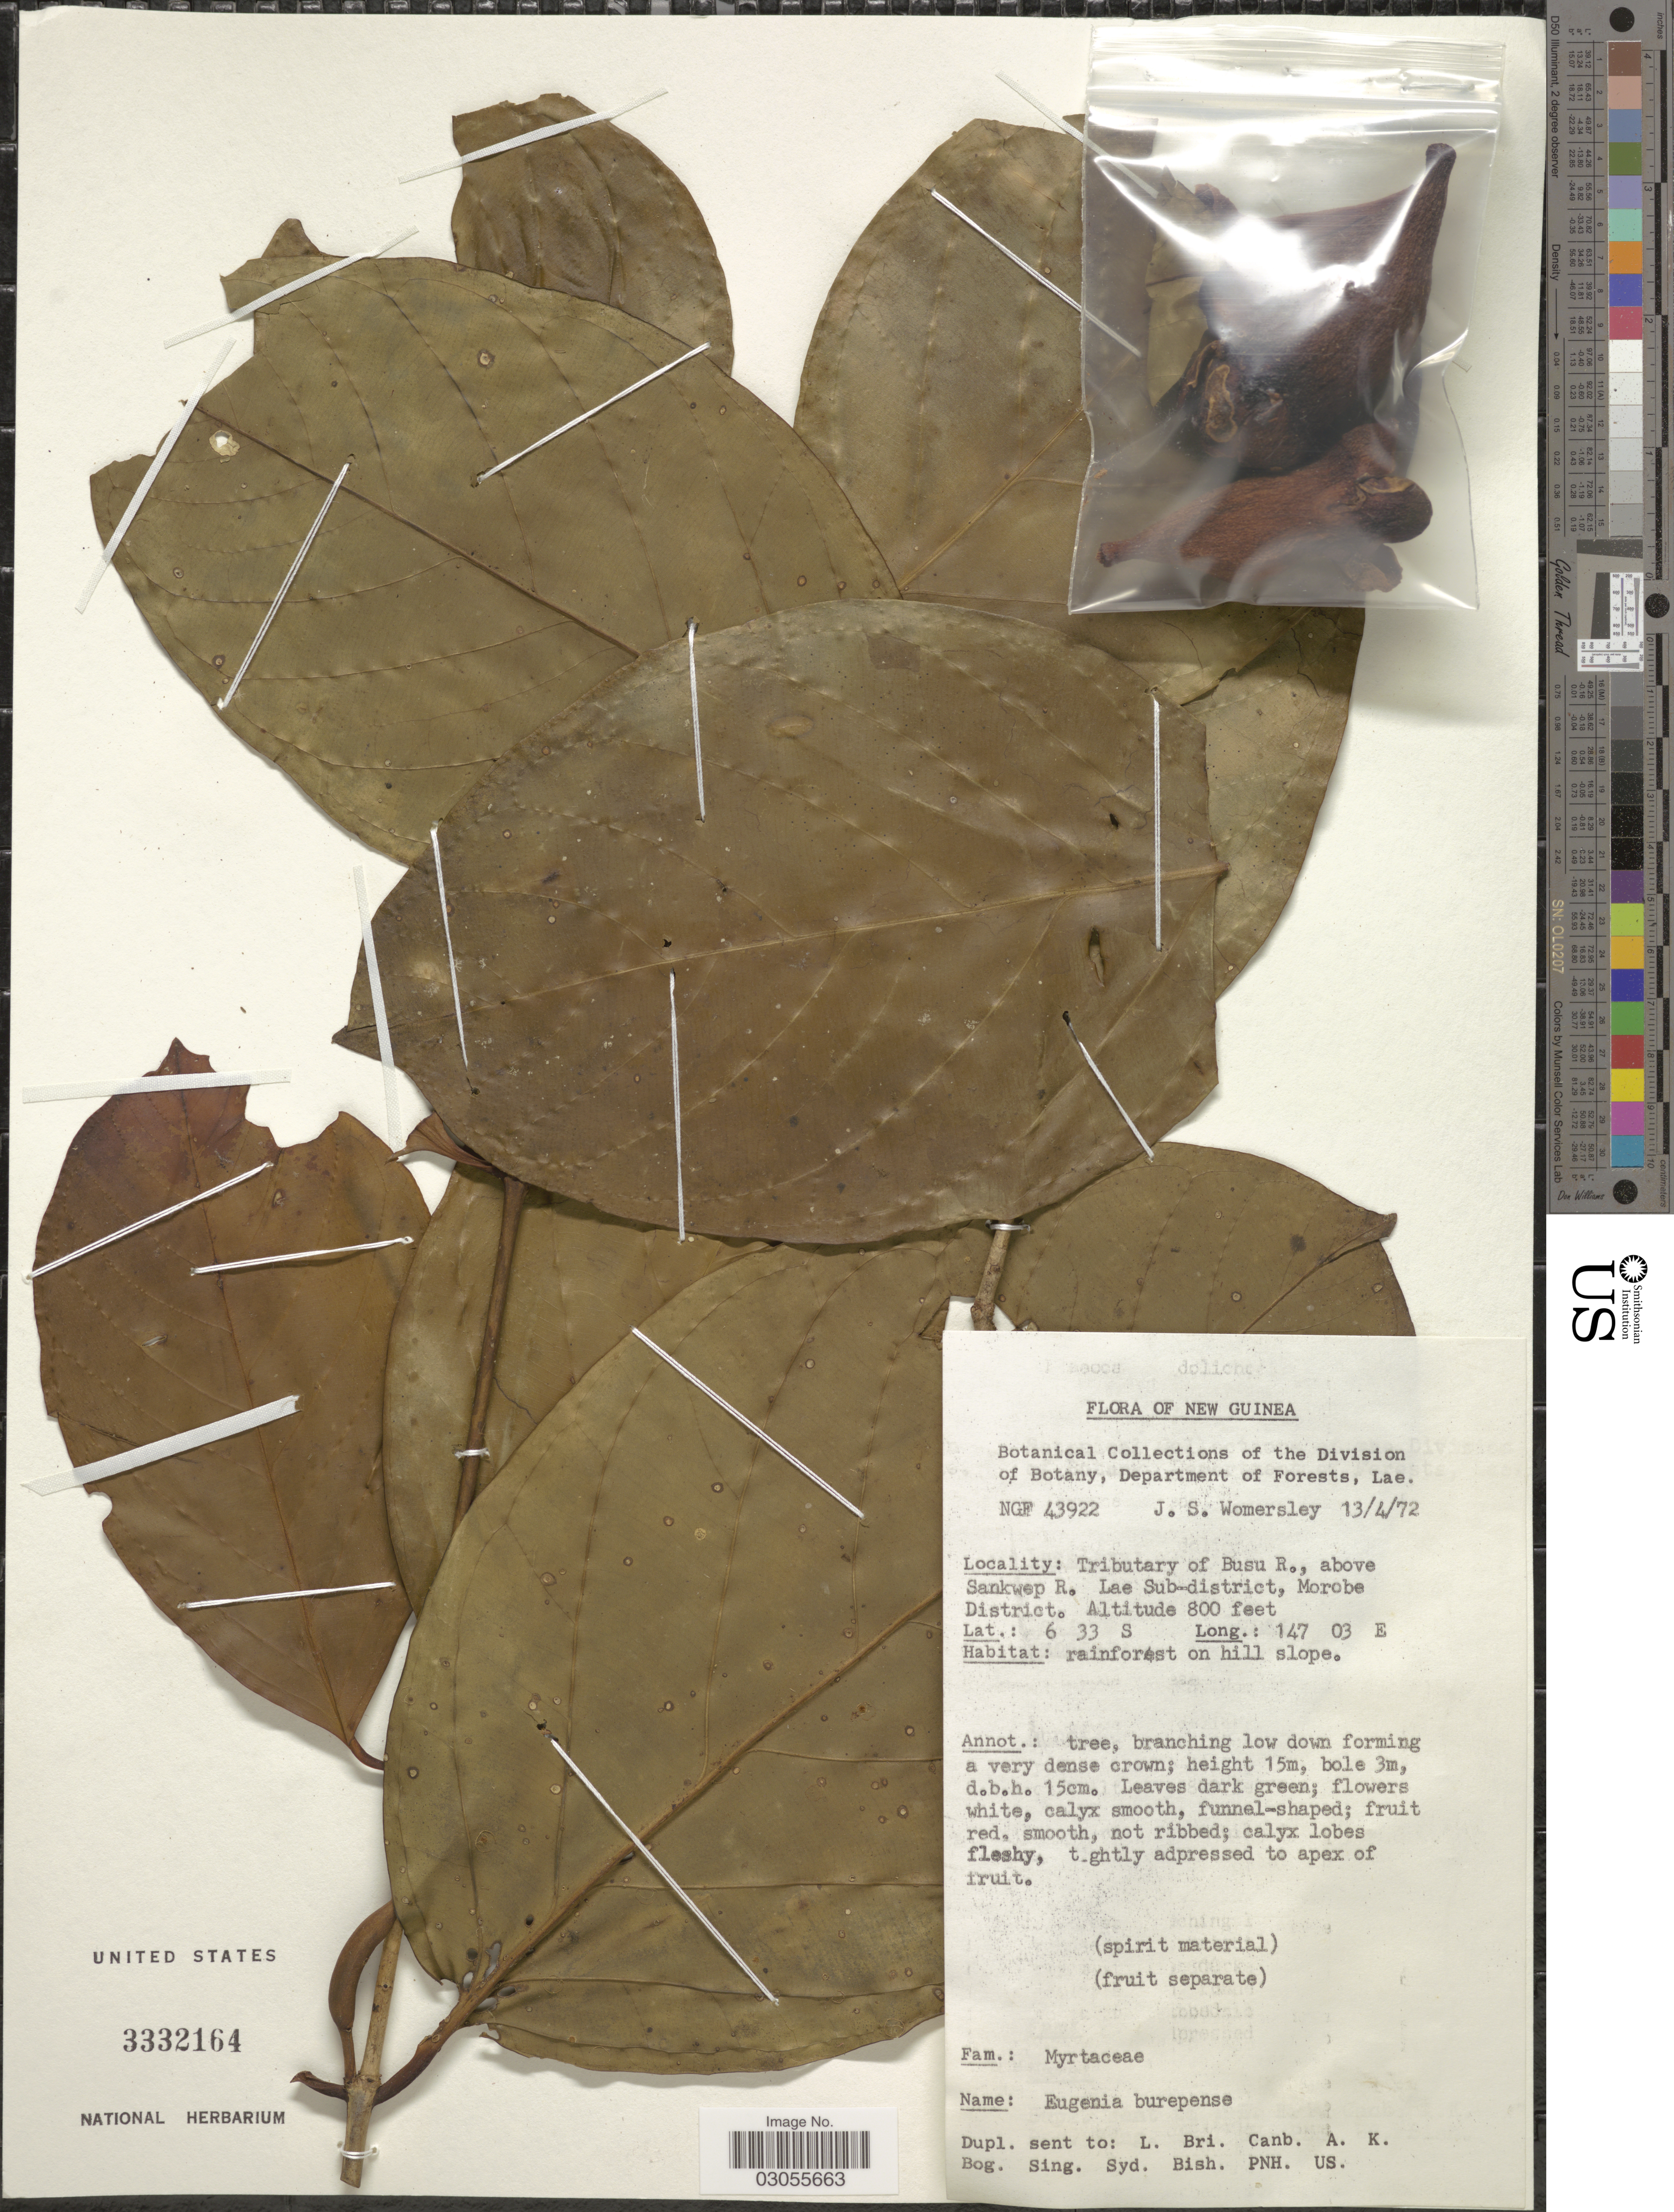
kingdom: Plantae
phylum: Tracheophyta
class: Magnoliopsida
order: Myrtales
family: Myrtaceae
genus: Syzygium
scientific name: Syzygium burepense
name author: T.G. Hartley & L.M. Perry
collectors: J. S. Womersley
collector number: NGF 43922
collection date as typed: Transcribed d/m/y: 13/4/72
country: Papua New Guinea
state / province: Morobe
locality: New Guinea. Tributary of Busu R., above Sankwep R. Lae Sub-district.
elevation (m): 244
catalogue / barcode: US 3332164